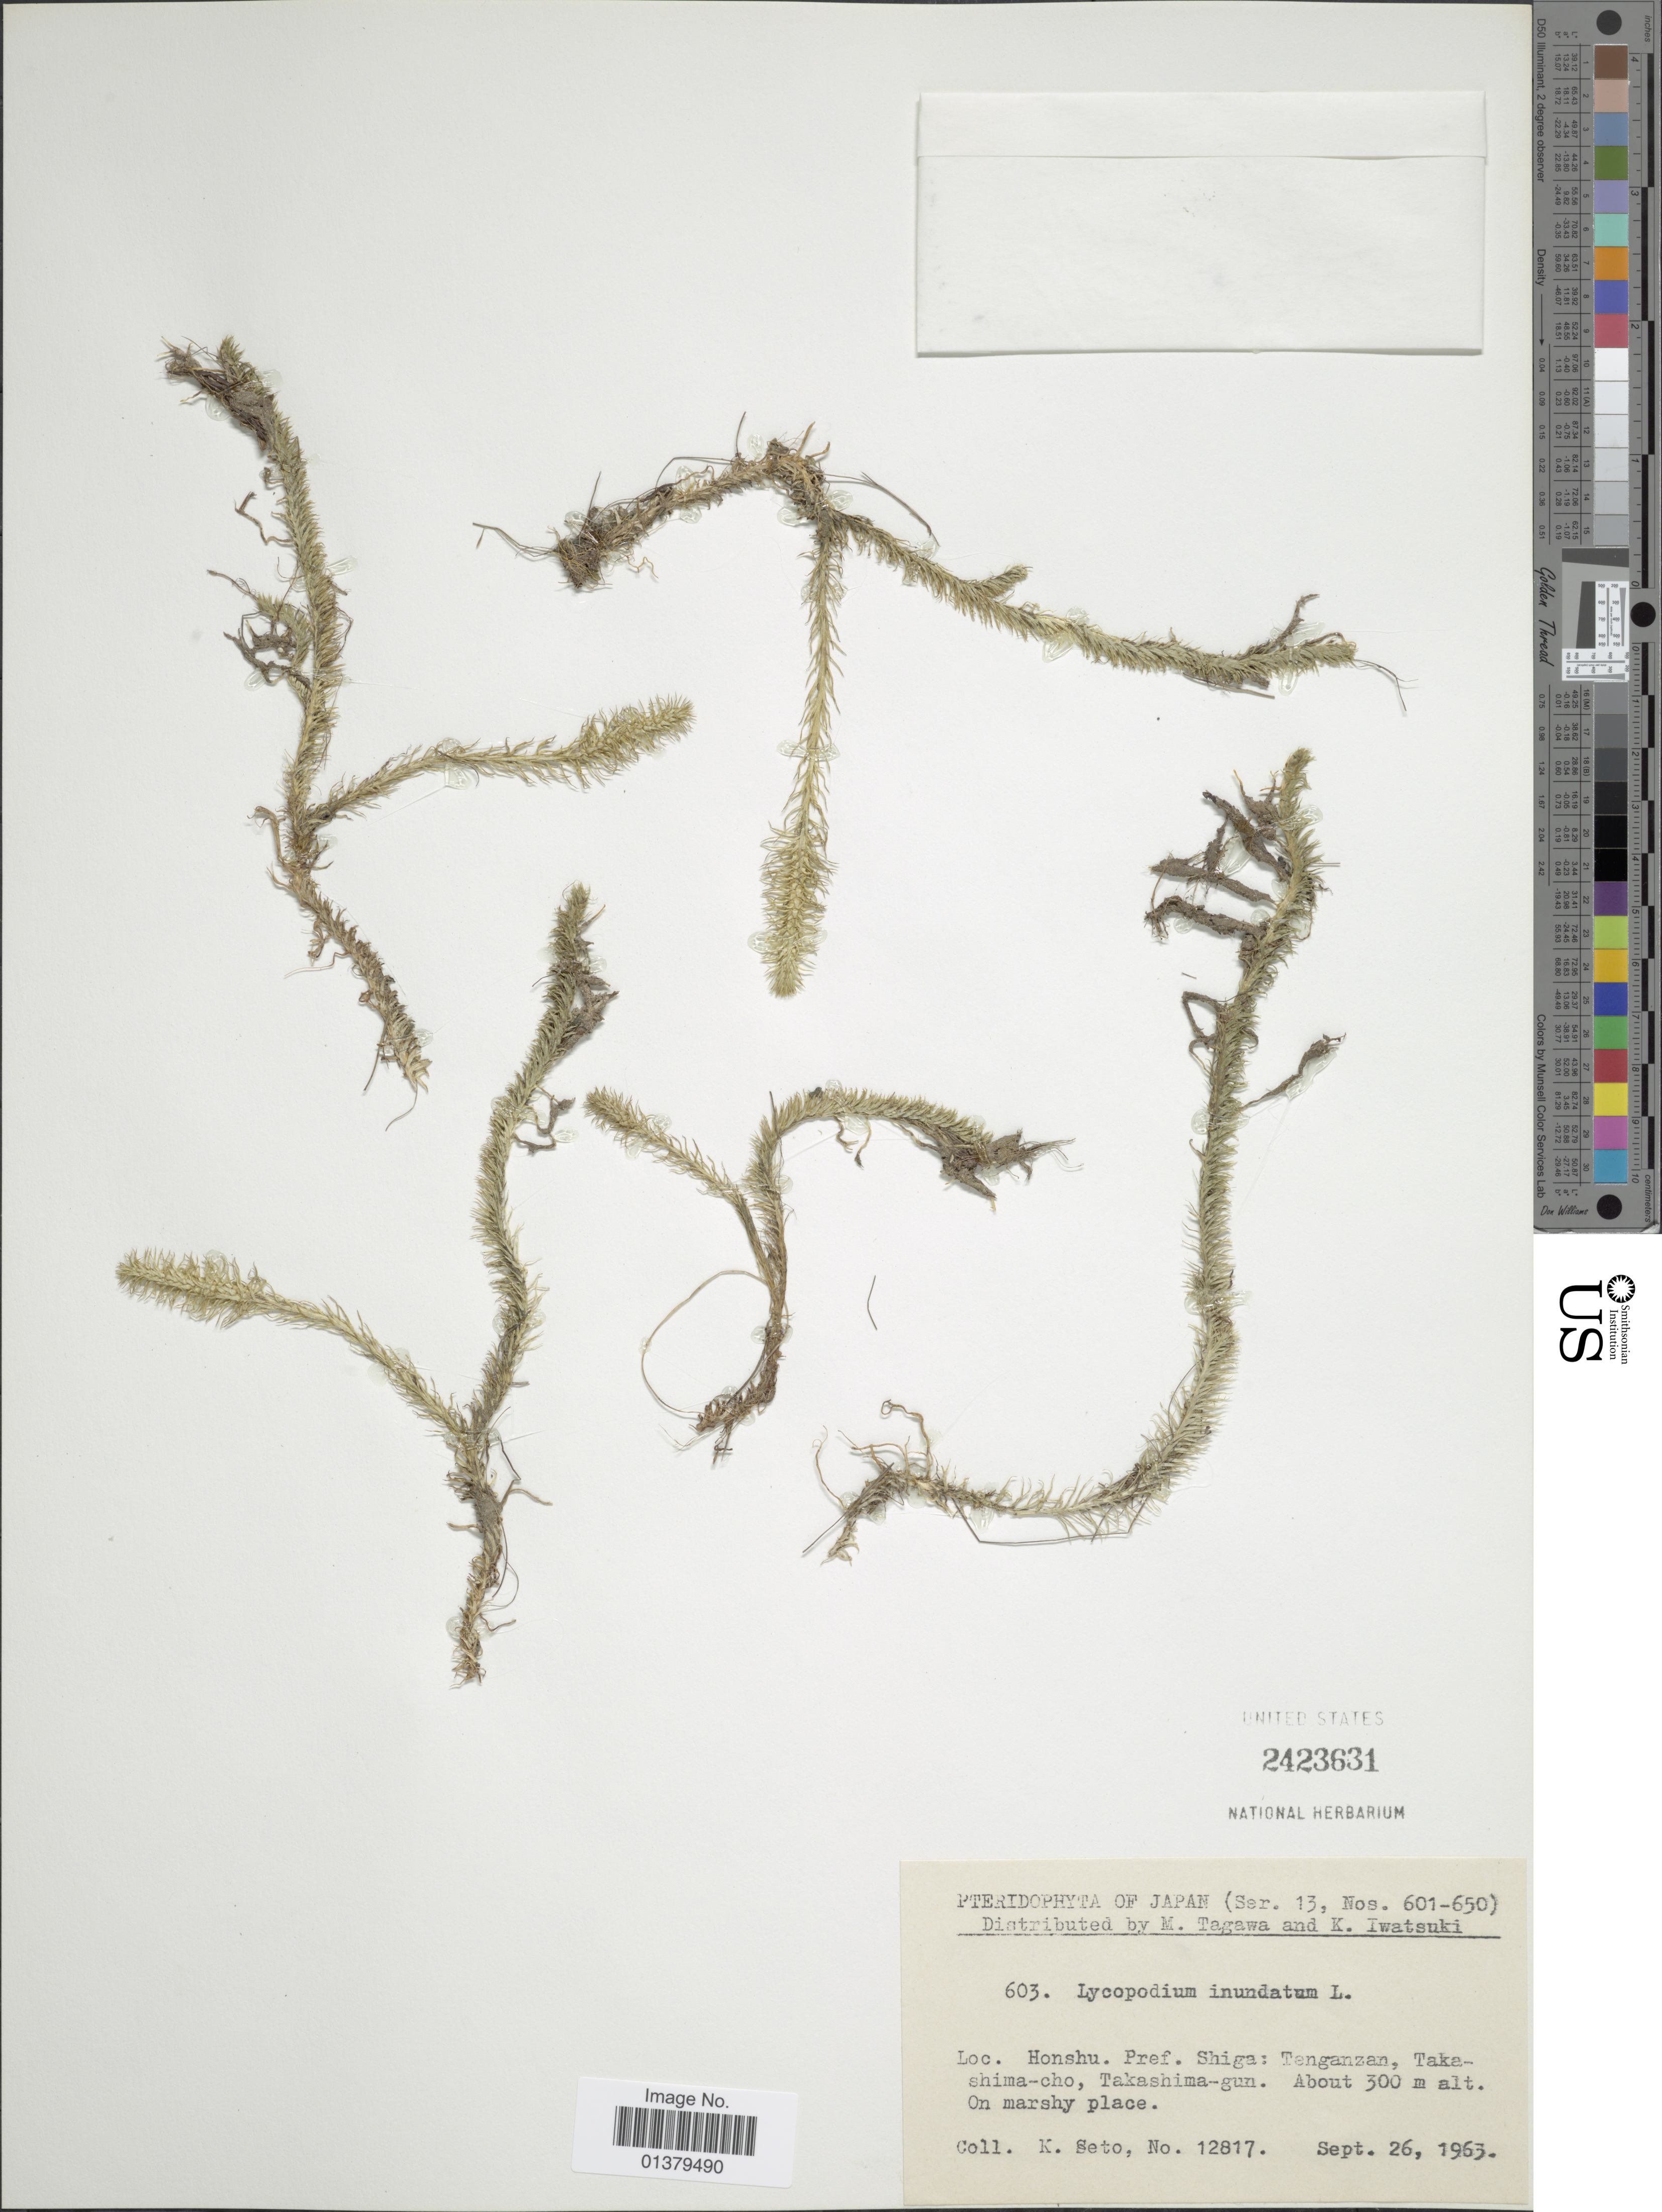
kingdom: Plantae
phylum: Tracheophyta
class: Lycopodiopsida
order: Lycopodiales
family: Lycopodiaceae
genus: Lycopodiella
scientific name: Lycopodiella inundata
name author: (L.) Holub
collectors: K. Seto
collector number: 12817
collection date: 1963-09-26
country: Japan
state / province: Siga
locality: Honshu Pref Shiga: tenagnzan, Takashima-cho, Takashima-gun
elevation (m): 300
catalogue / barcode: US 2423631